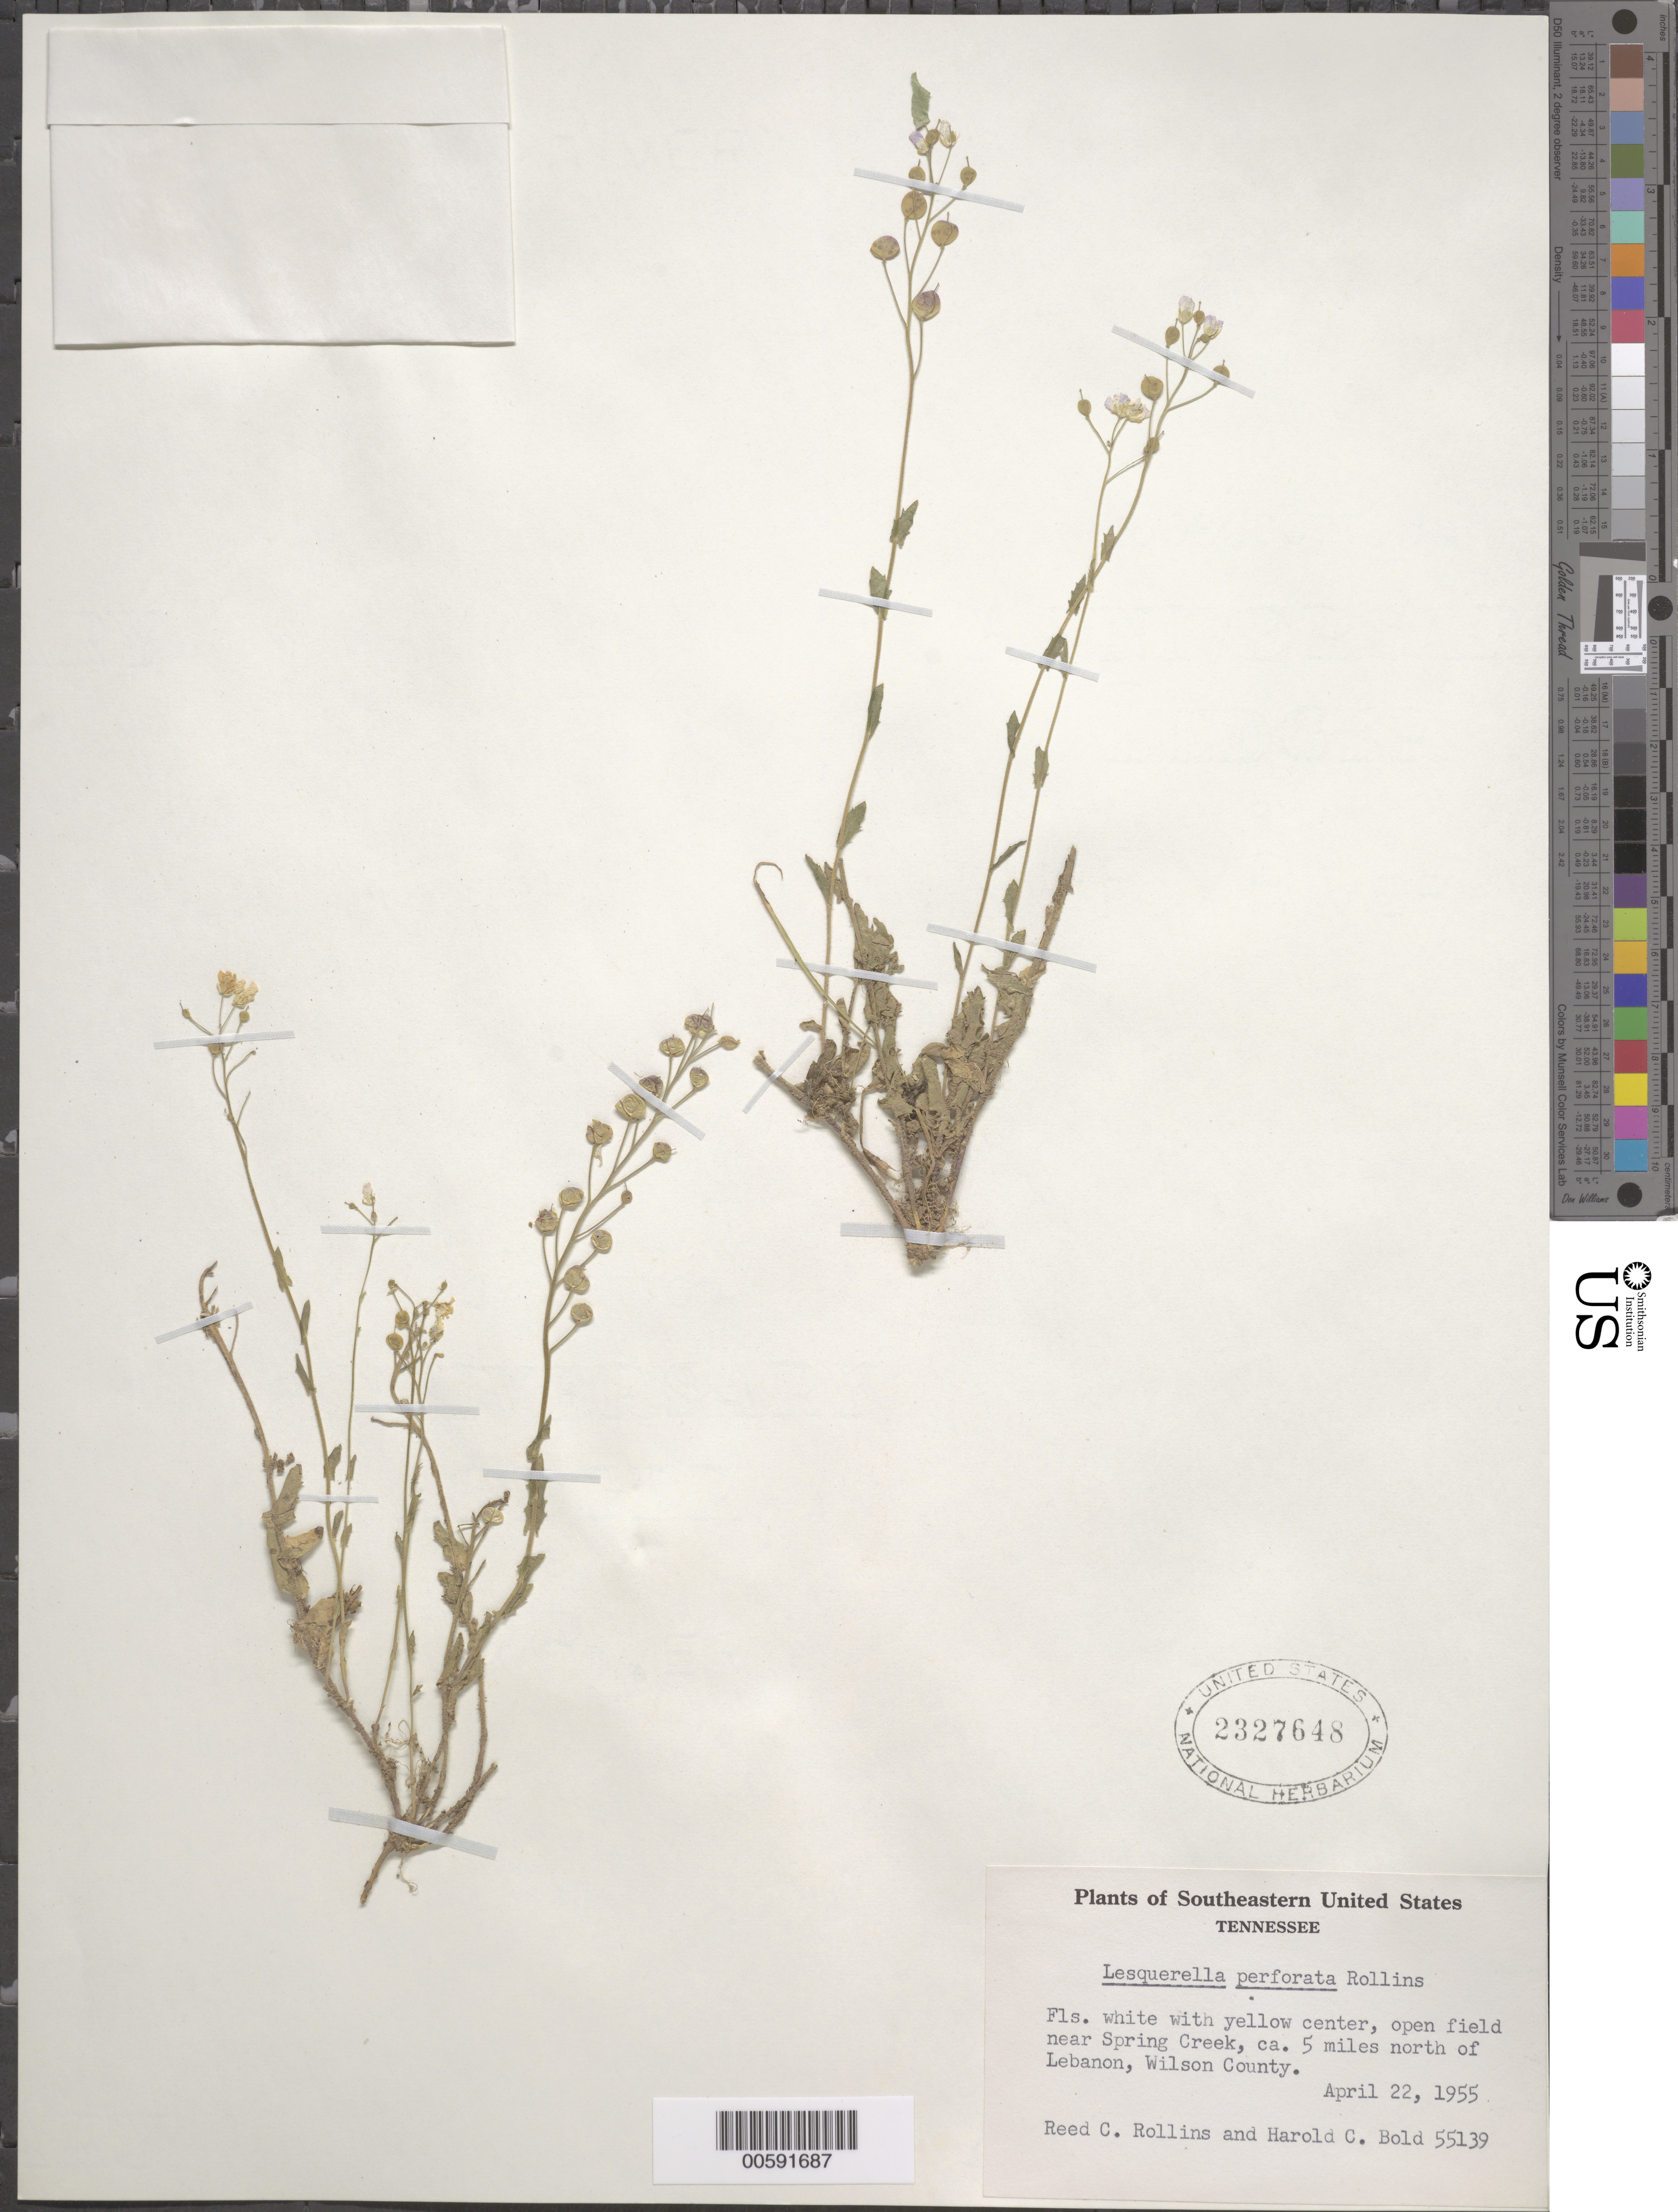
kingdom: Plantae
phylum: Tracheophyta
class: Magnoliopsida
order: Brassicales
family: Brassicaceae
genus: Lesquerella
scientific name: Lesquerella perforata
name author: Rollins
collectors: R. C. Rollins & H. Bold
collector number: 55139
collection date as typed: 22 Apr 1955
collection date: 1955-04-22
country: United States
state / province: Tennessee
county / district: Wilson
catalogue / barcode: US 2327648